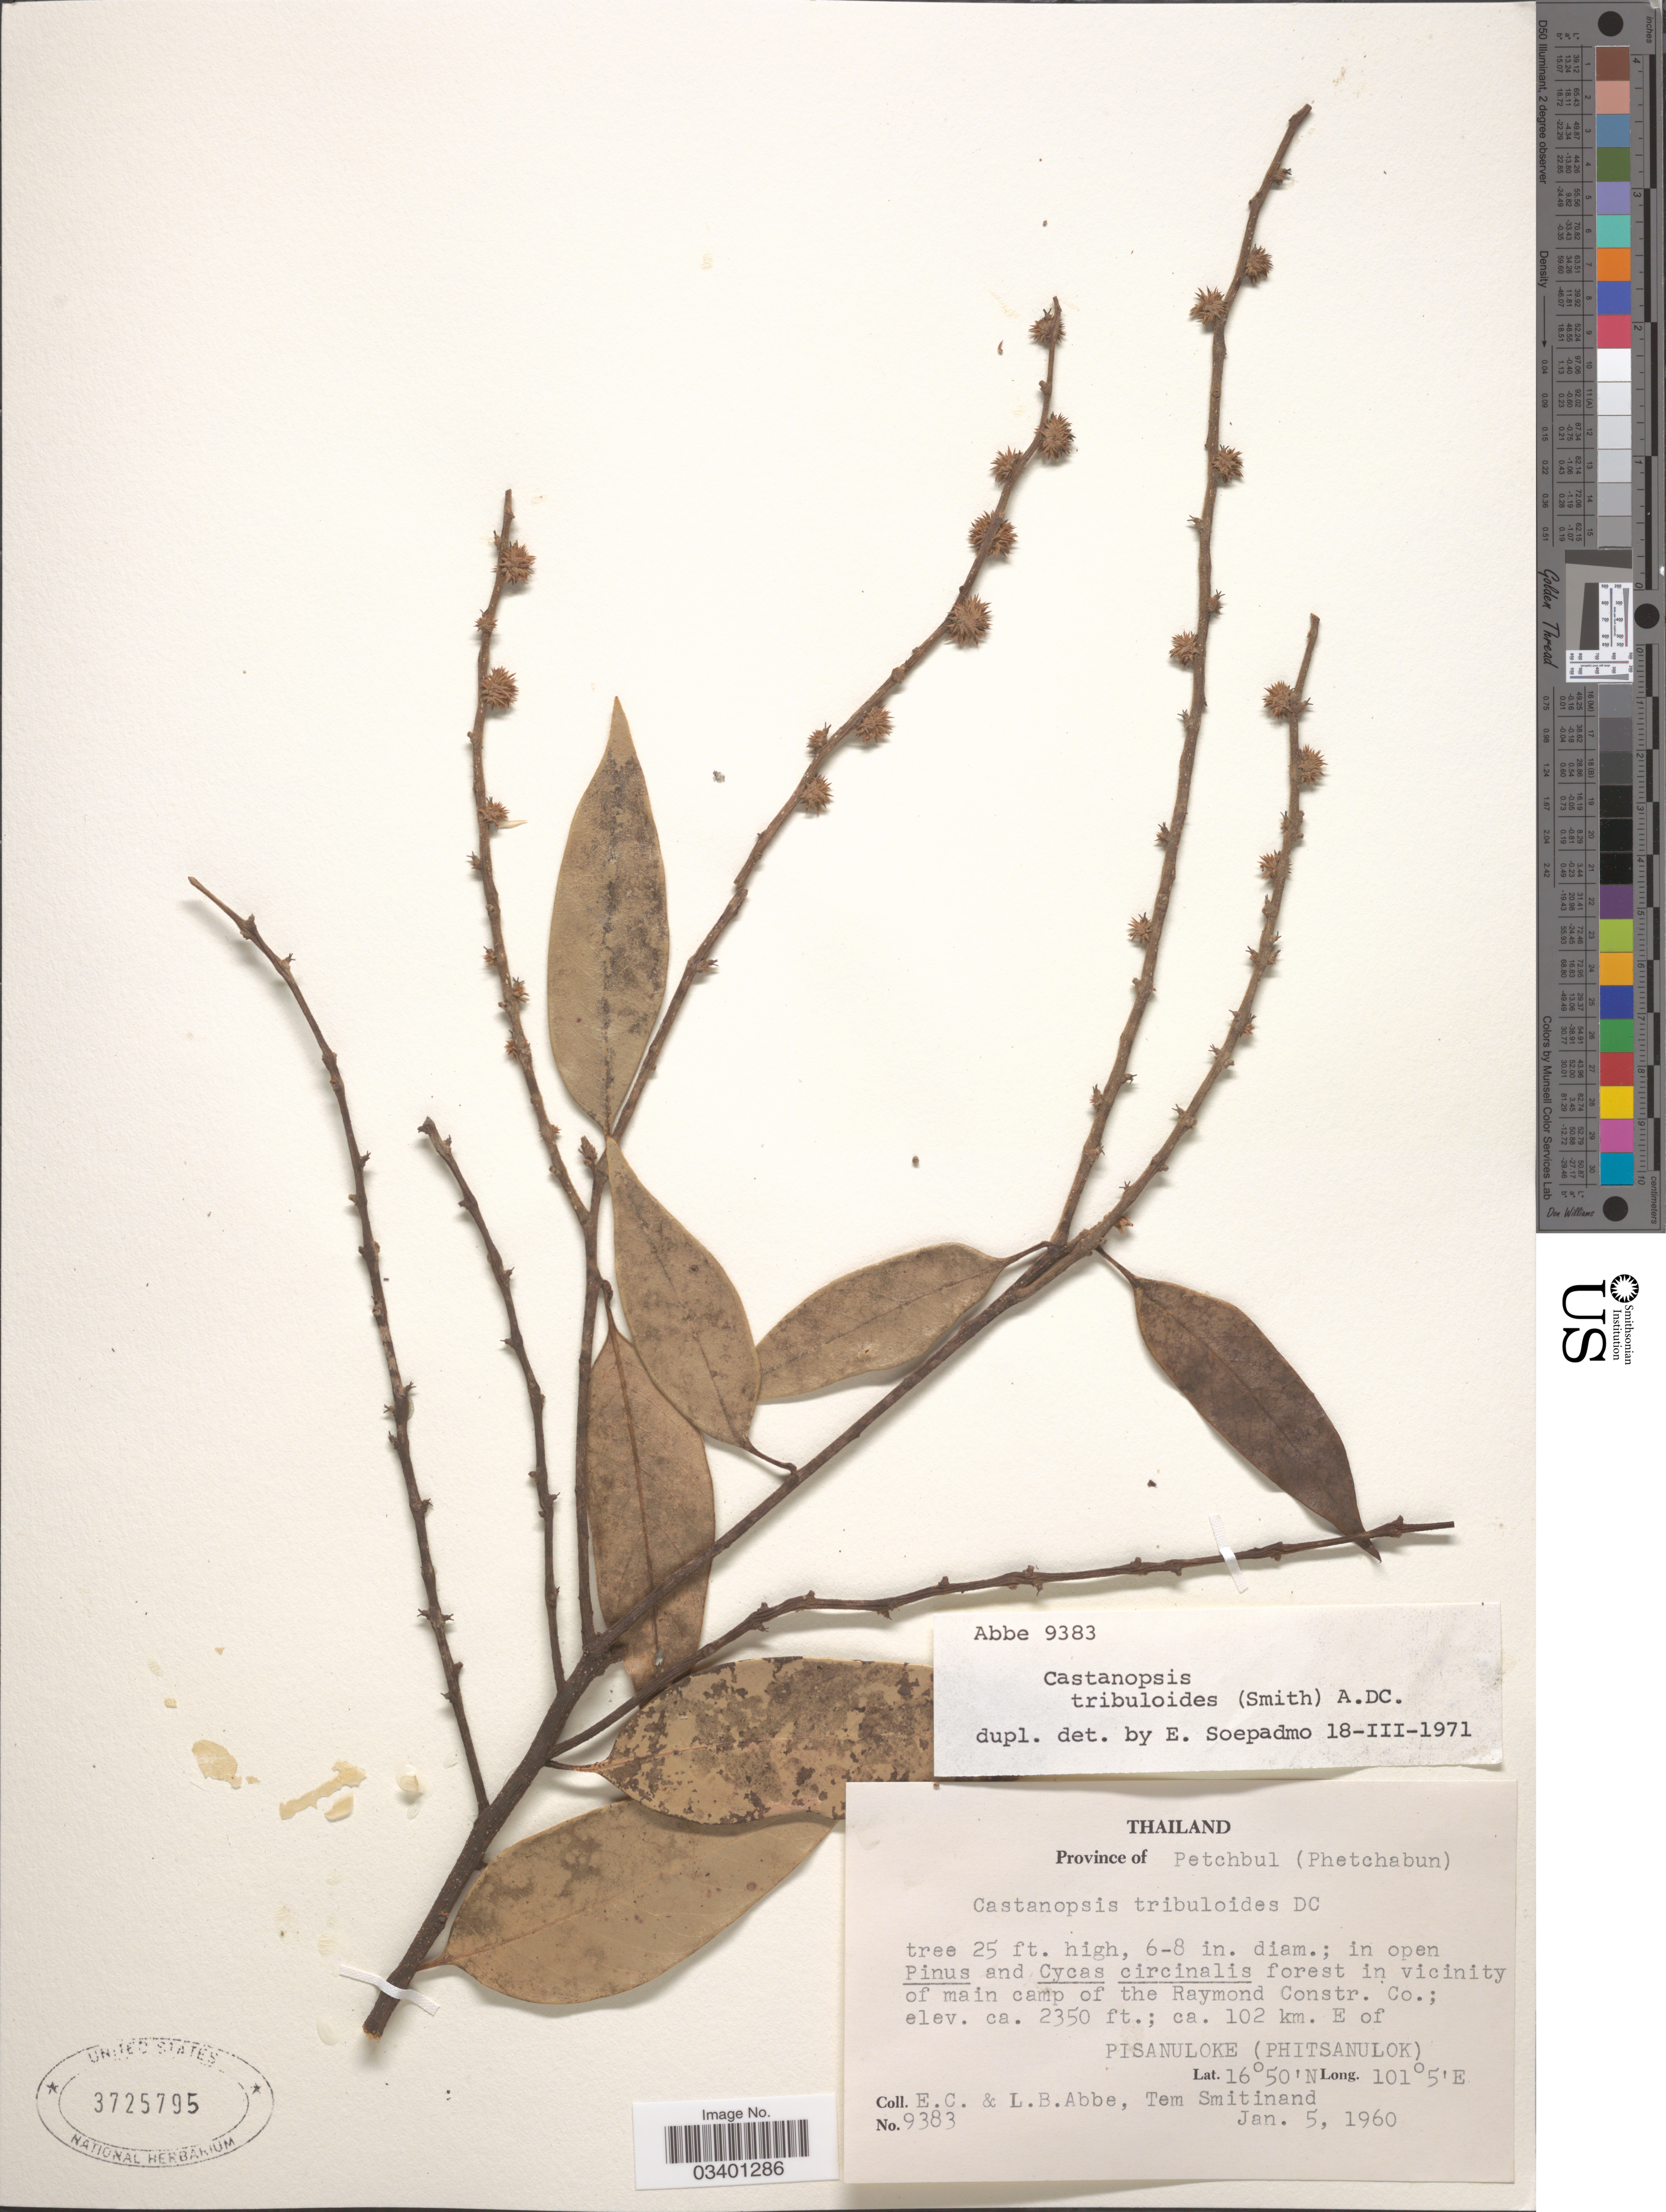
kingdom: Plantae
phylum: Tracheophyta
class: Magnoliopsida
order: Fagales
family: Fagaceae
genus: Castanopsis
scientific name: Castanopsis tribuloides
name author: (Sm.) A. DC.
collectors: E. C. Abbe, L. B. Abbe & T. Smitinand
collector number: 9383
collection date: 1960-01-05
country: Thailand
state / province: Phetchabun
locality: Province of Petchbul. Forest in vicinity of main camp of the Raymond Constr. Co. Ca. 102 km. E of Pisanuloke (Phitsanulok).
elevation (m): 716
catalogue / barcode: US 3725795